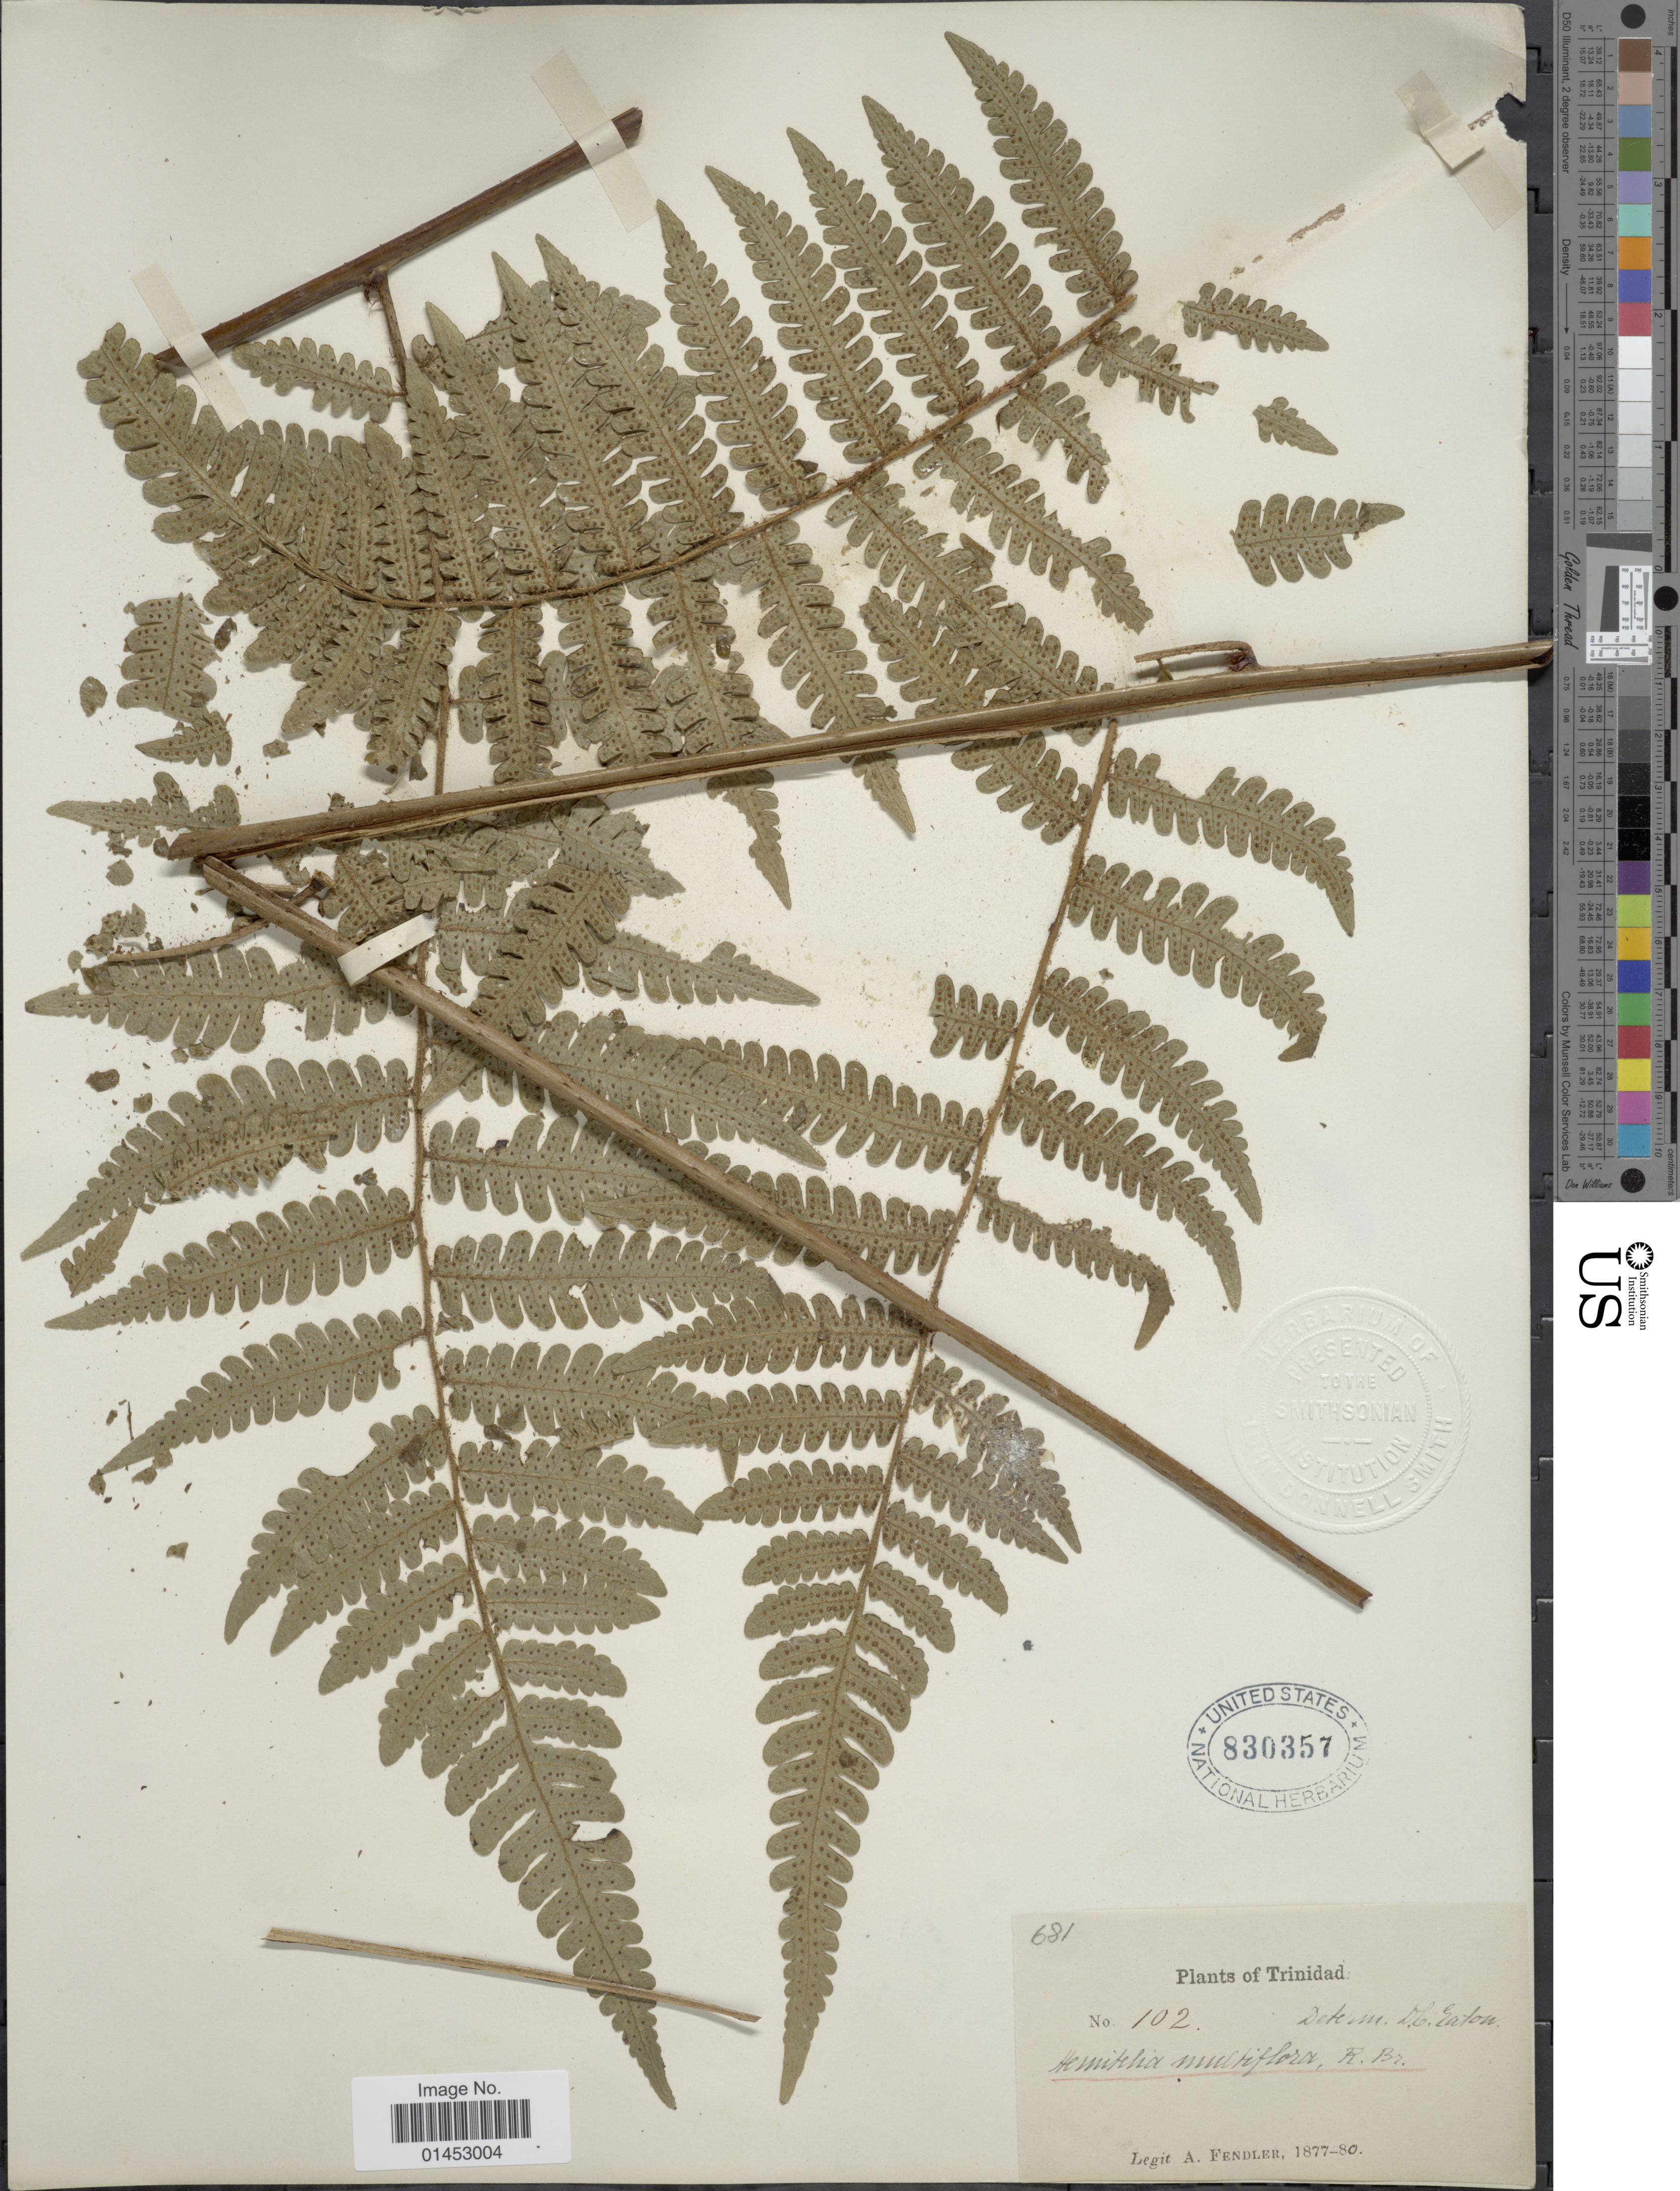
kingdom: Plantae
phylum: Tracheophyta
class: Polypodiopsida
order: Cyatheales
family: Cyatheaceae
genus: Cyathea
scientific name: Cyathea surinamensis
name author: (Miq.) Domin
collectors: A. Fendler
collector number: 102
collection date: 1877/1880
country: Trinidad and Tobago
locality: Trinidad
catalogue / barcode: US 830357